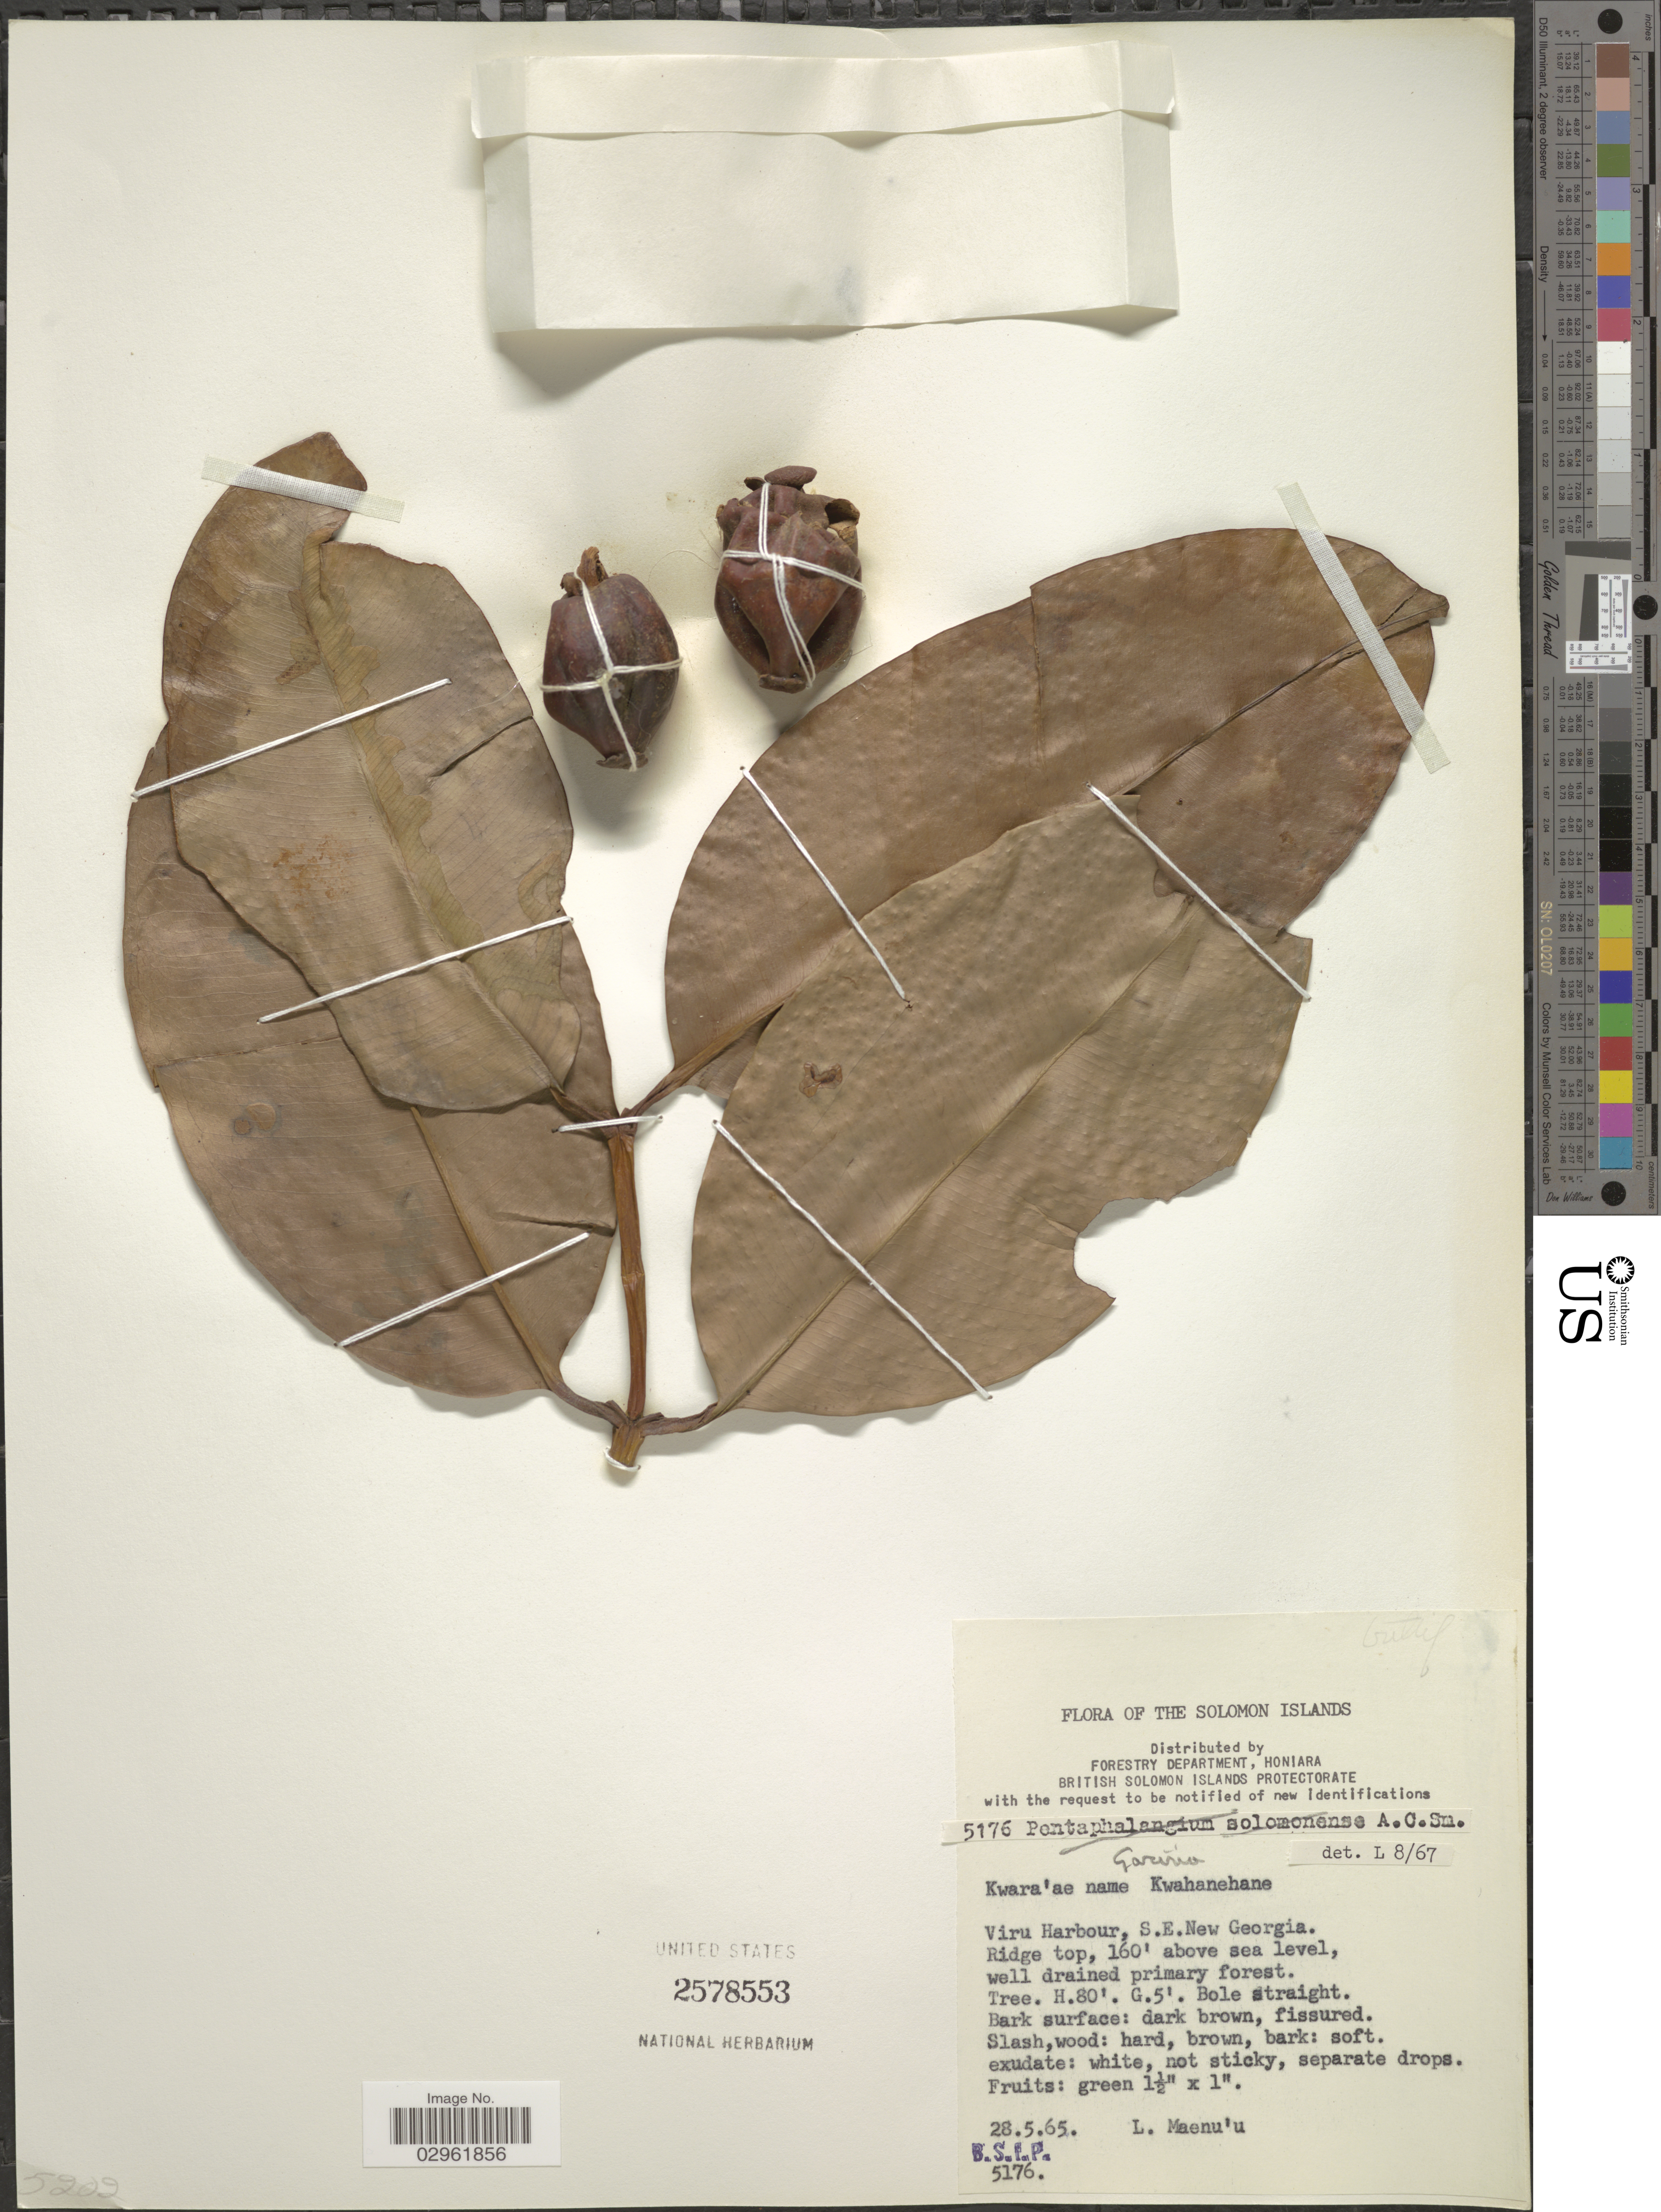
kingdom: Plantae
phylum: Tracheophyta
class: Magnoliopsida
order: Malpighiales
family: Clusiaceae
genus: Garcinia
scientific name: Garcinia sp.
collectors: L. Maenu'u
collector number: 5176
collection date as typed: Transcribed d/m/y: 28/5/65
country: Solomon Islands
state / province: Solomon Islands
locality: The Solomon Islands, Viru Harbour, S.E. New Georgia, Ridge top.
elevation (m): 49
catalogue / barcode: US 2578553